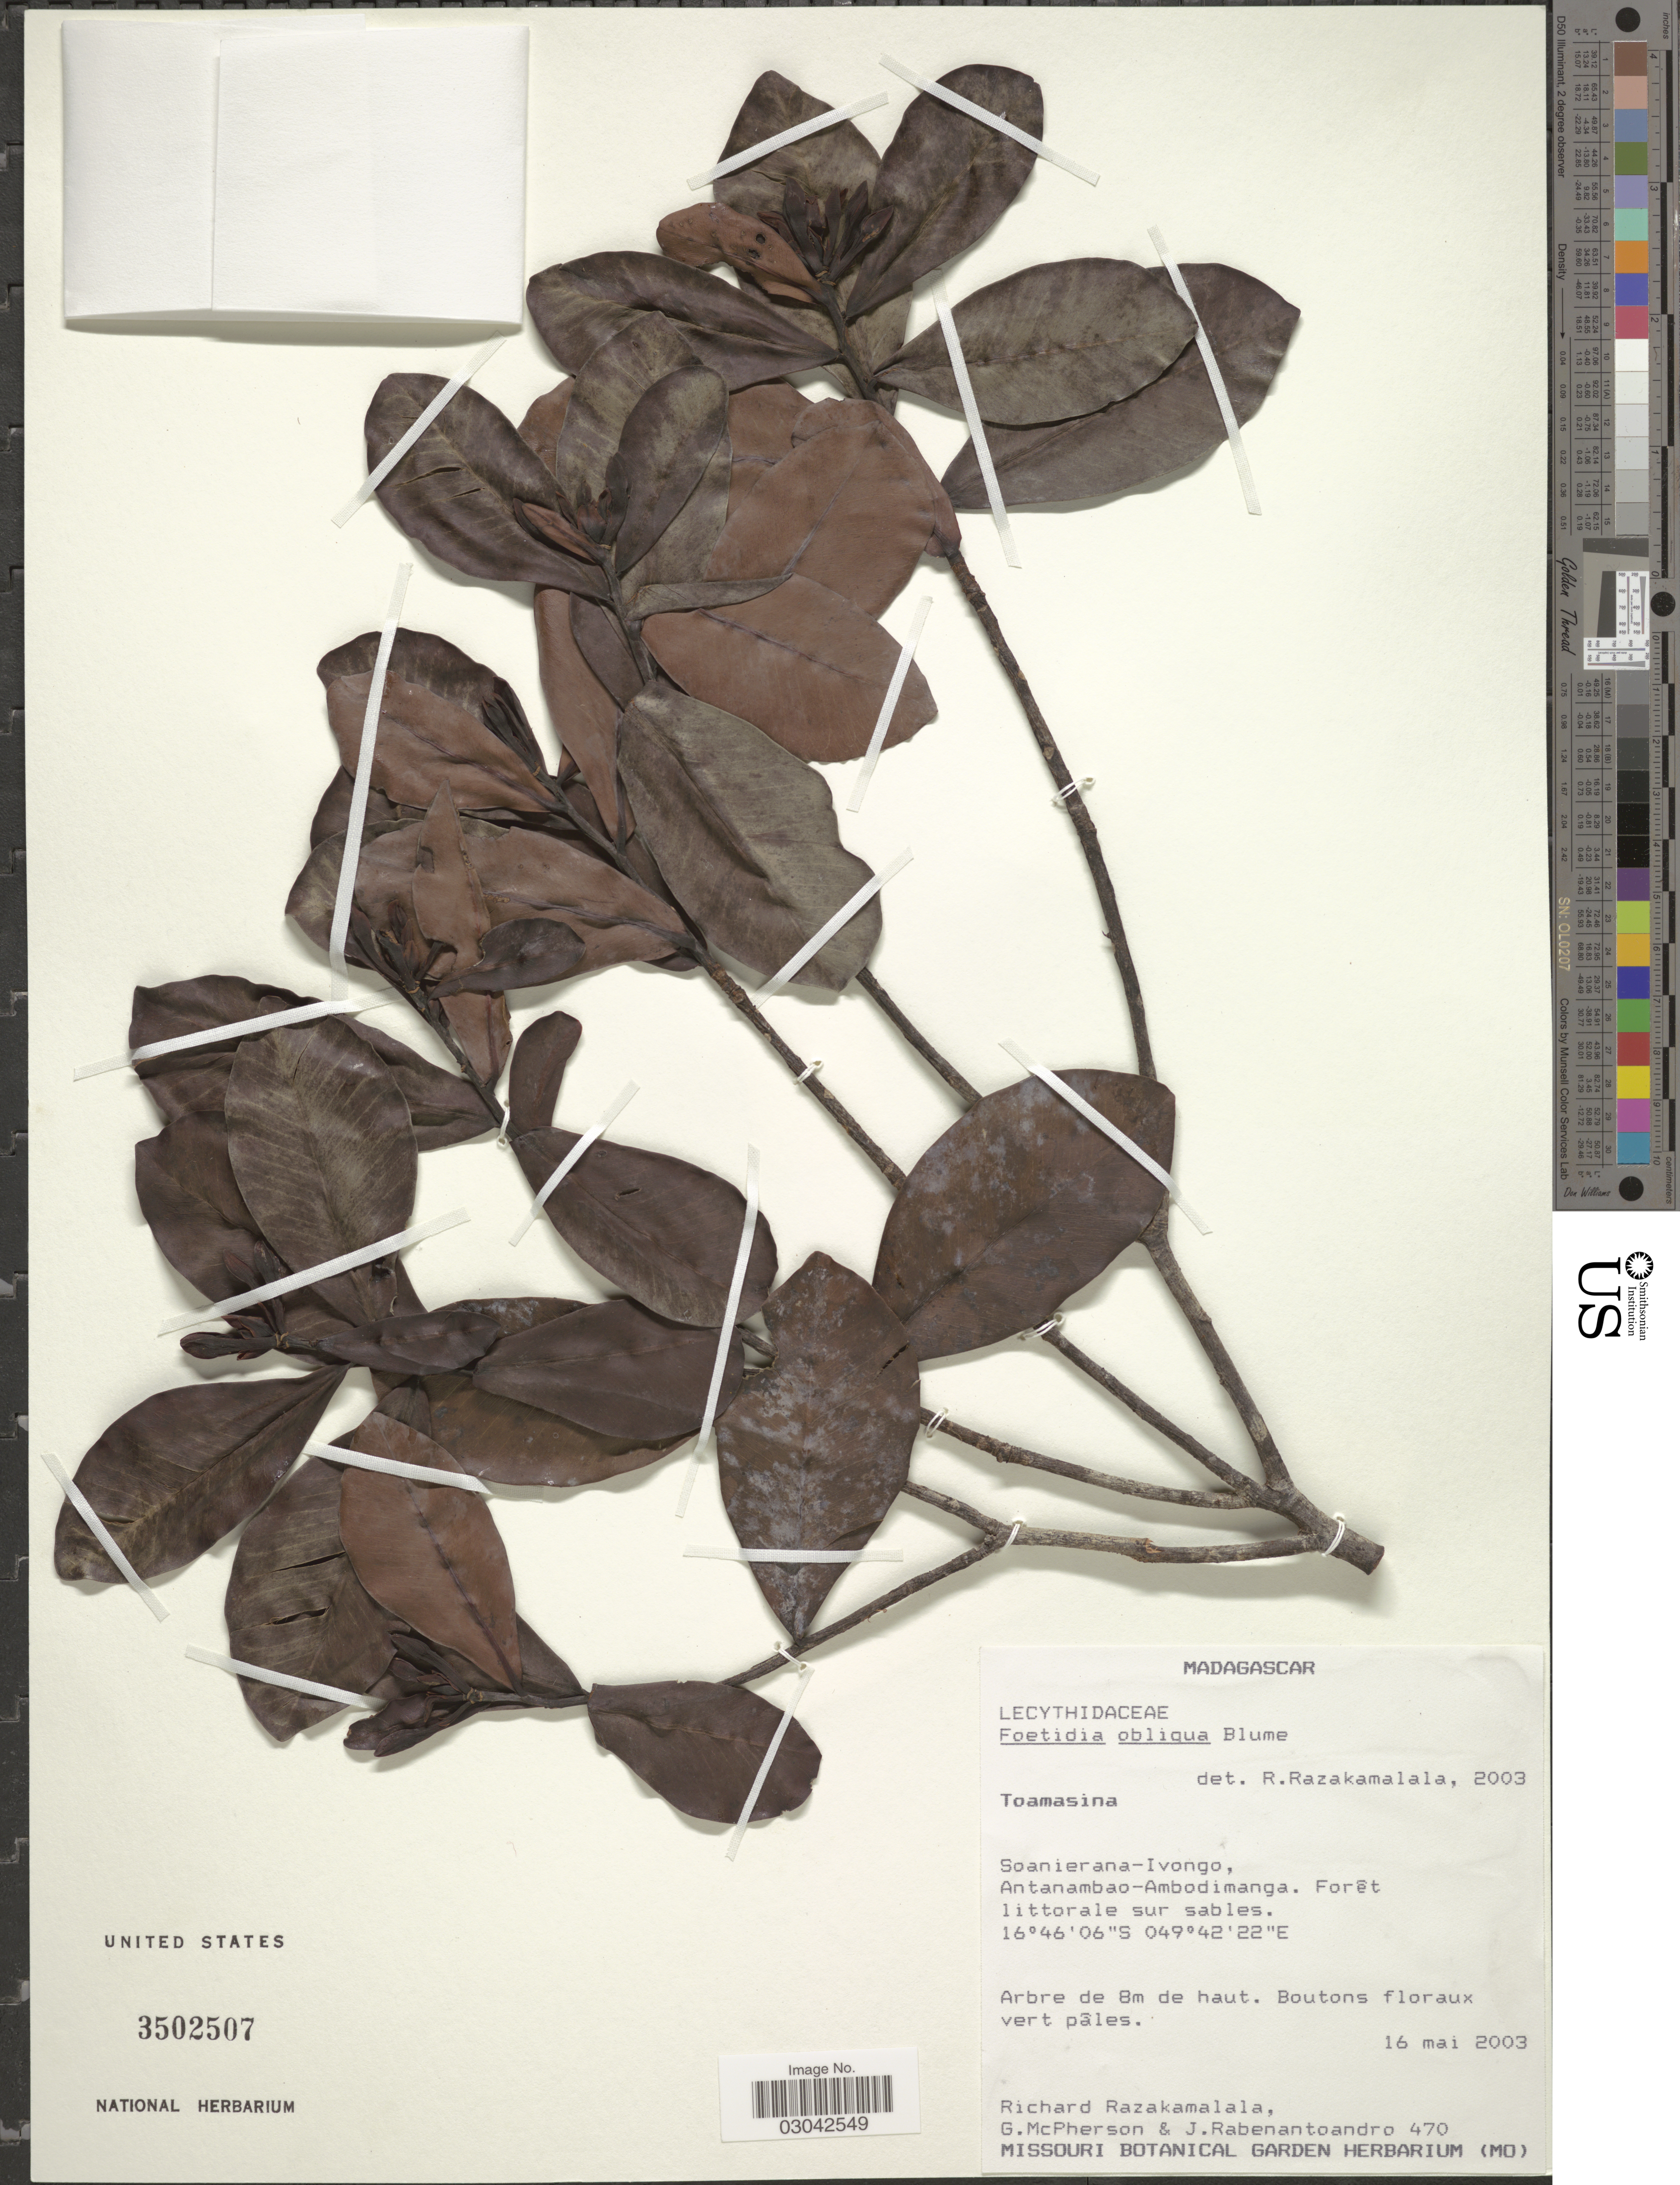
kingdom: Plantae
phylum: Tracheophyta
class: Magnoliopsida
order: Ericales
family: Lecythidaceae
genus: Foetidia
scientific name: Foetidia obliqua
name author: Blume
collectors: R. Razakamalala, G. McPherson & J. Rabenantoandro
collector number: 470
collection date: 2003-05-16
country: Madagascar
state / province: Analanjirofo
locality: Soanierana-Ivongo. Antanambao-Ambodimanga.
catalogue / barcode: US 3502507